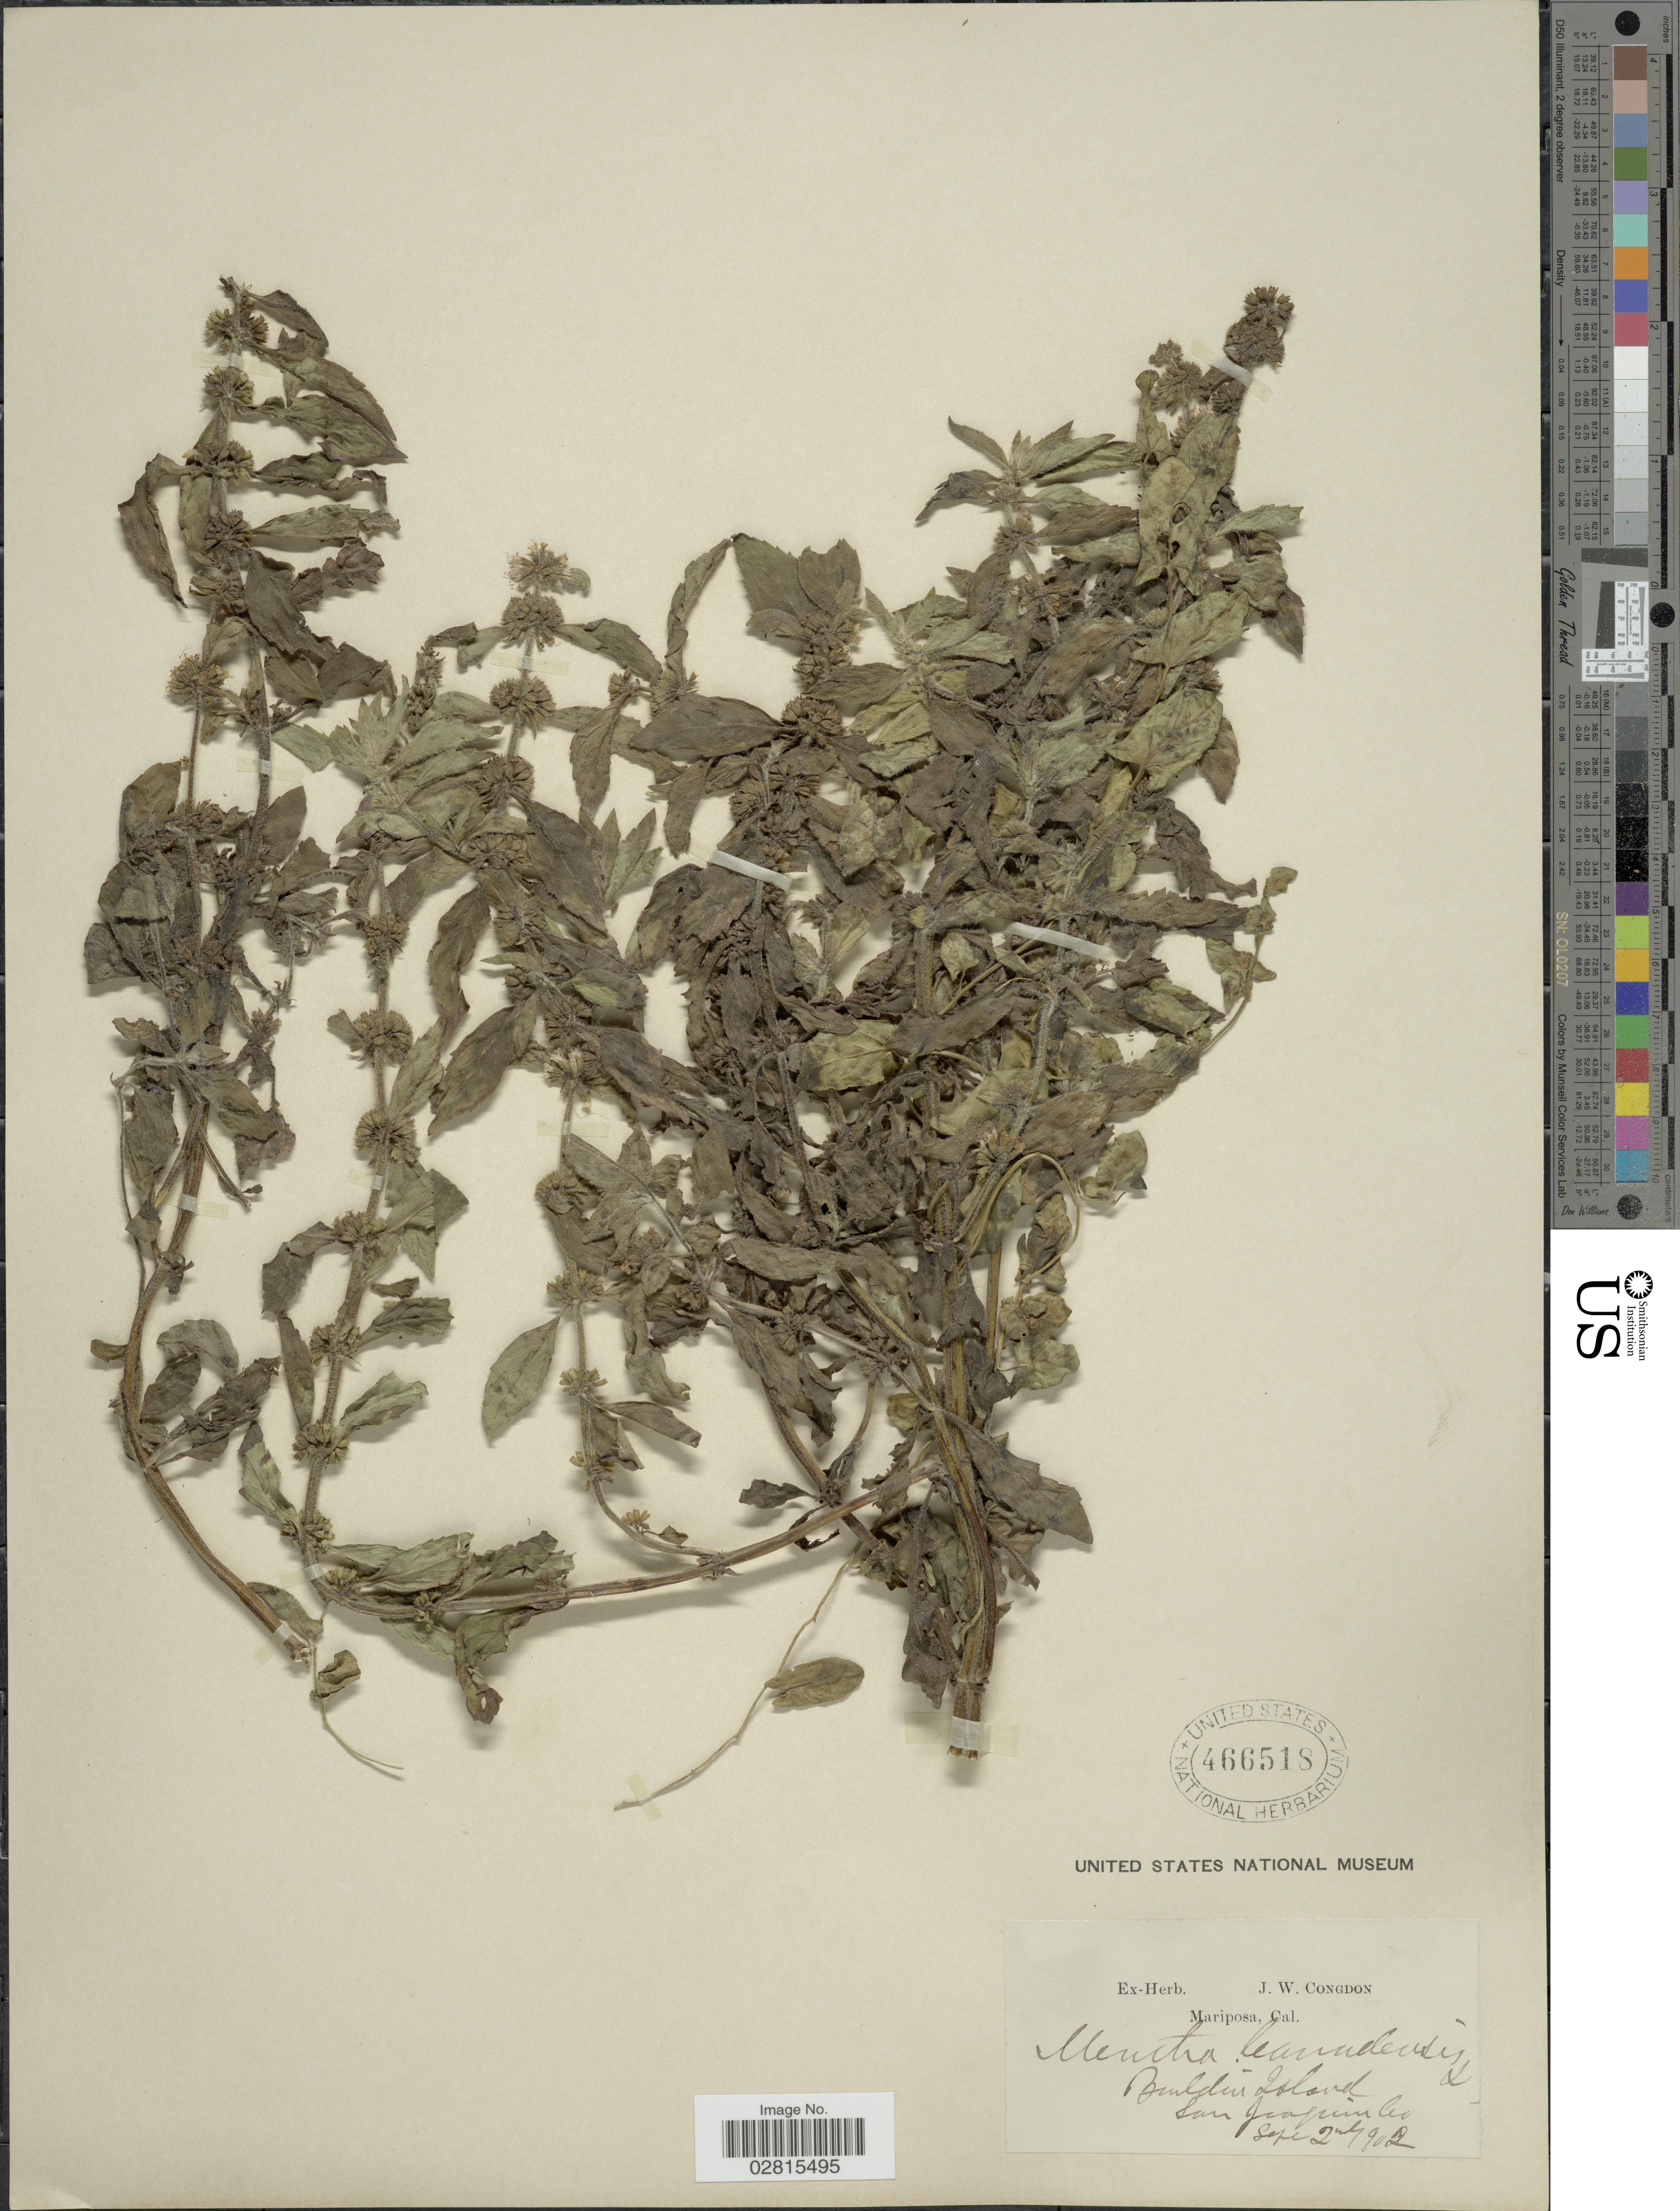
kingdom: Plantae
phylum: Tracheophyta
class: Magnoliopsida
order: Lamiales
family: Lamiaceae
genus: Mentha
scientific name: Mentha canadensis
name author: L.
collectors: J. W. Congdon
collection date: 1902-09-02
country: United States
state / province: California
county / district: San Joaquin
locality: Bouldin Island, San Joaquin Co.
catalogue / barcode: US 466518